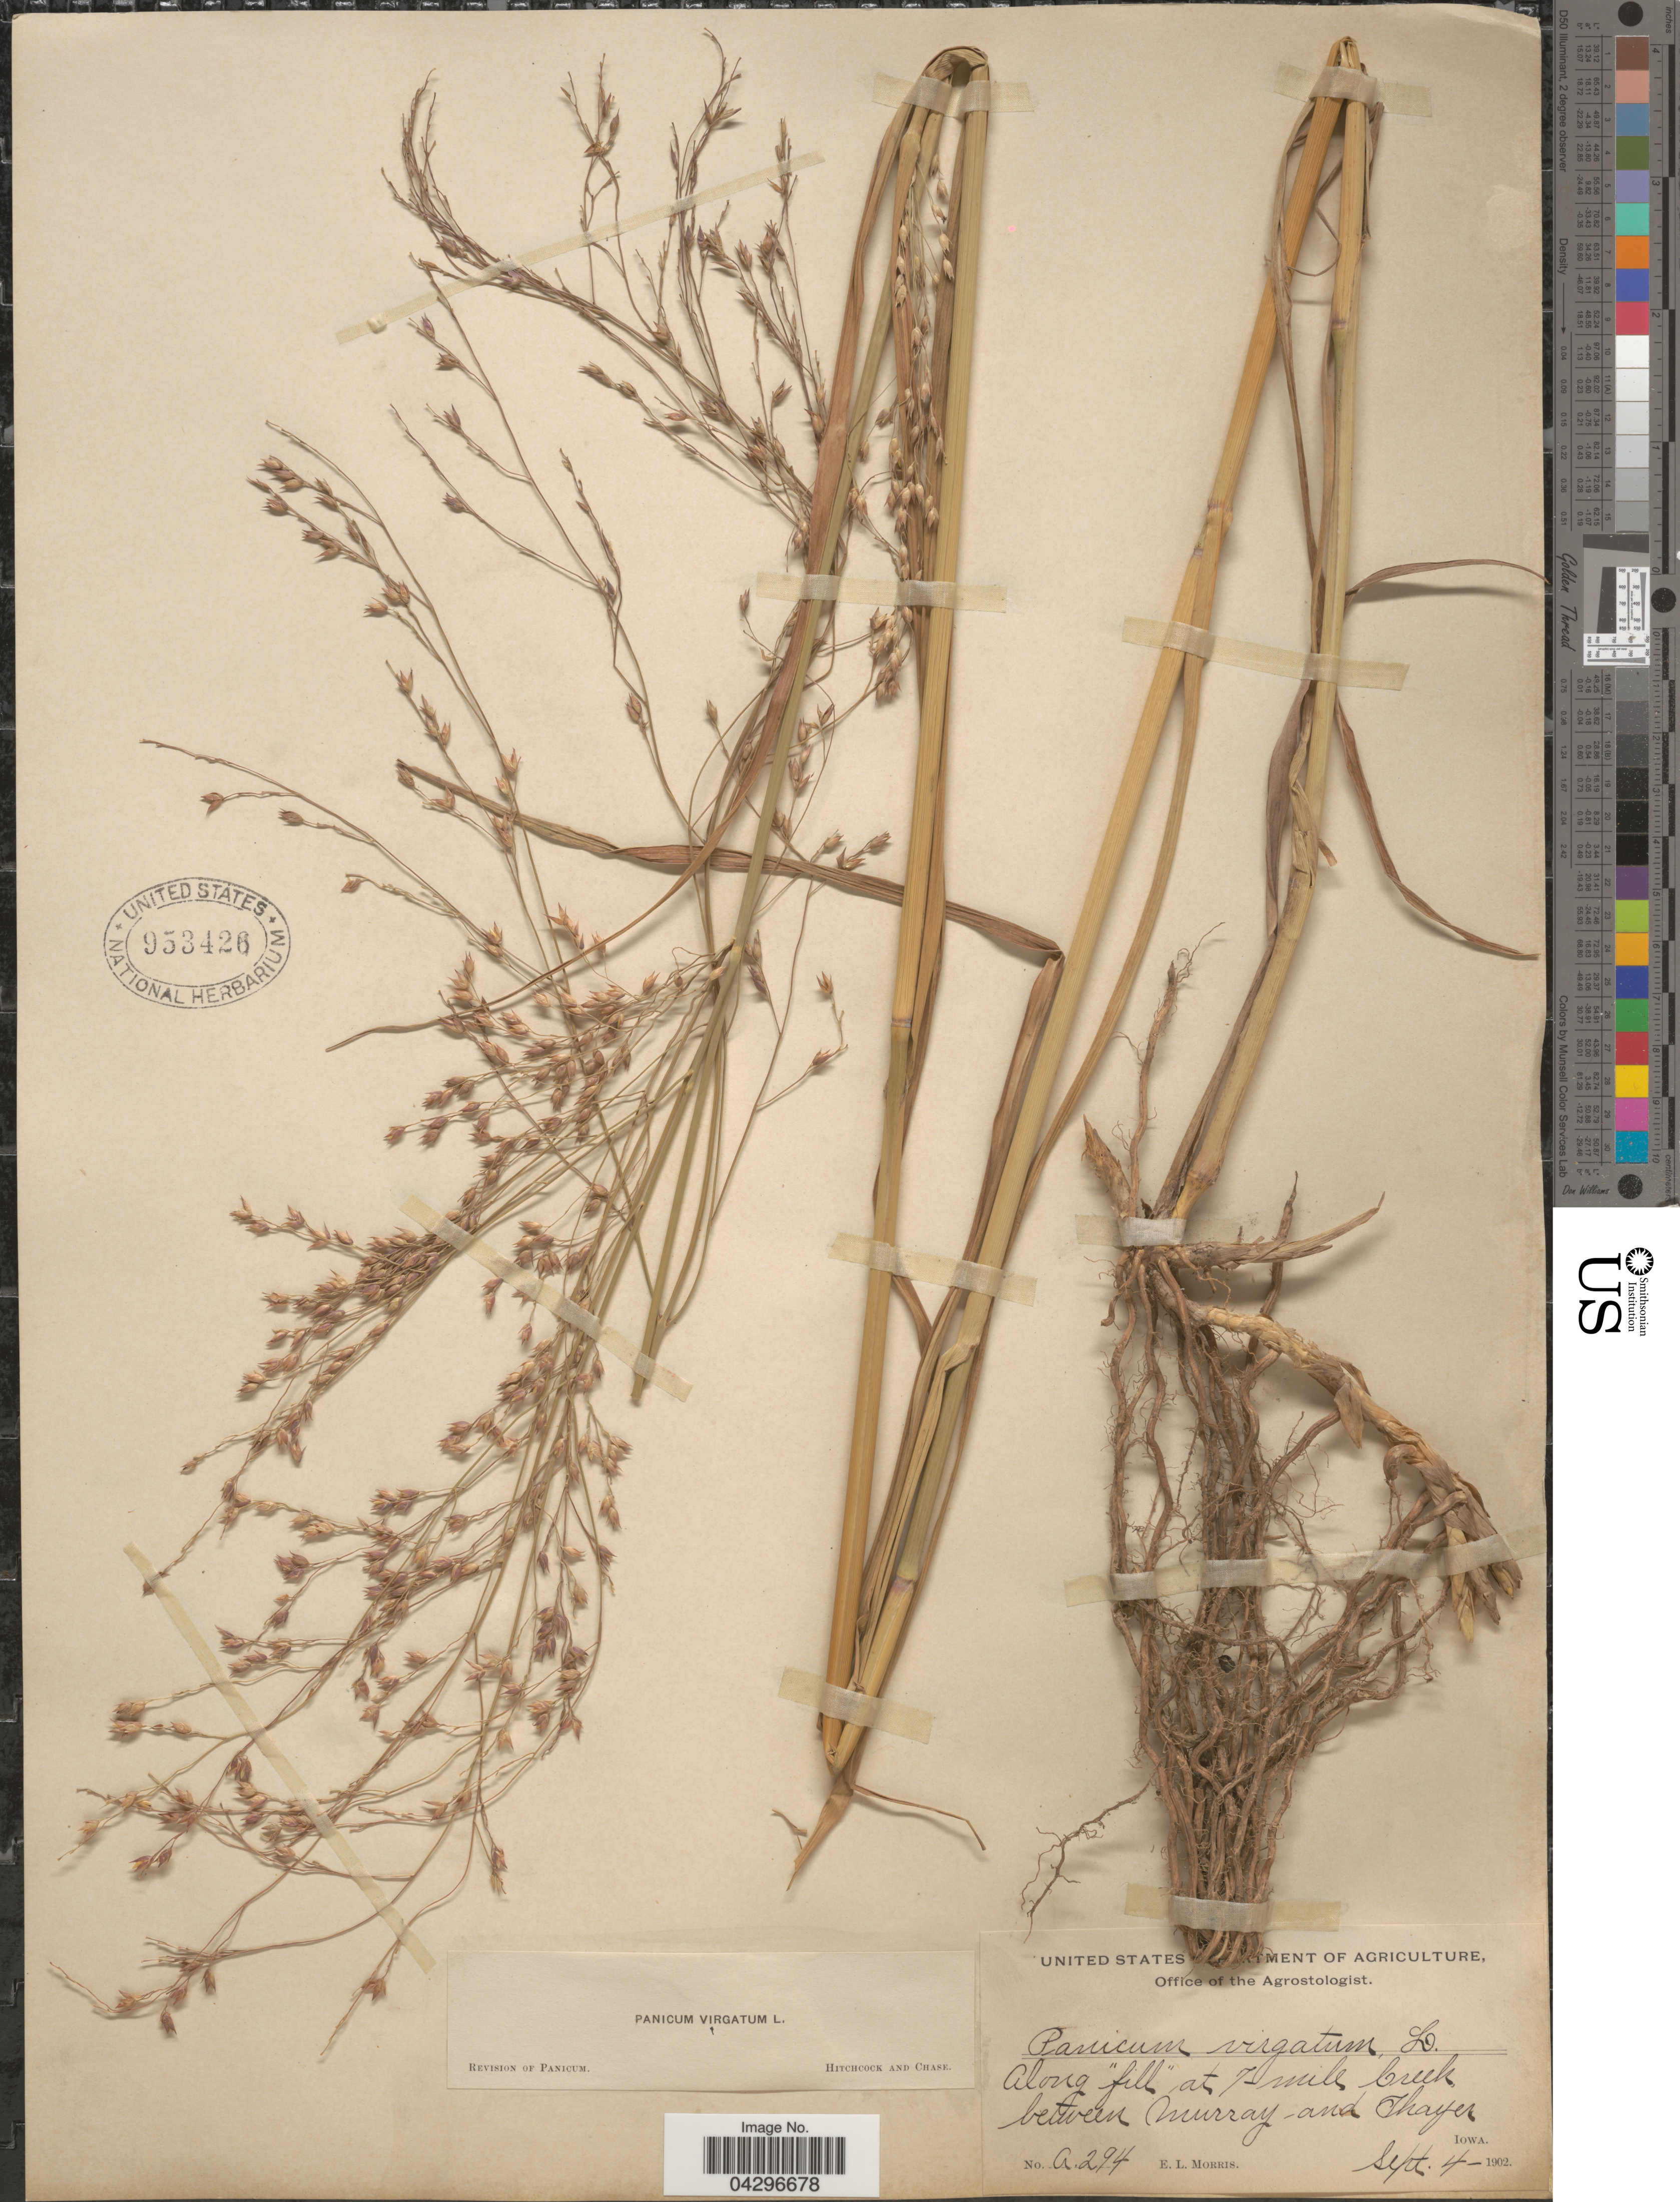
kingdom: Plantae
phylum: Tracheophyta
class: Liliopsida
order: Poales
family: Poaceae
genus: Panicum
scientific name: Panicum virgatum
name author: L.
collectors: E. Morris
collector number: A294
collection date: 1902-09-04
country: United States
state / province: Iowa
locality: Along "fill" at 7 mile Creek between Murray and Thayer.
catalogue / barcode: US 953426